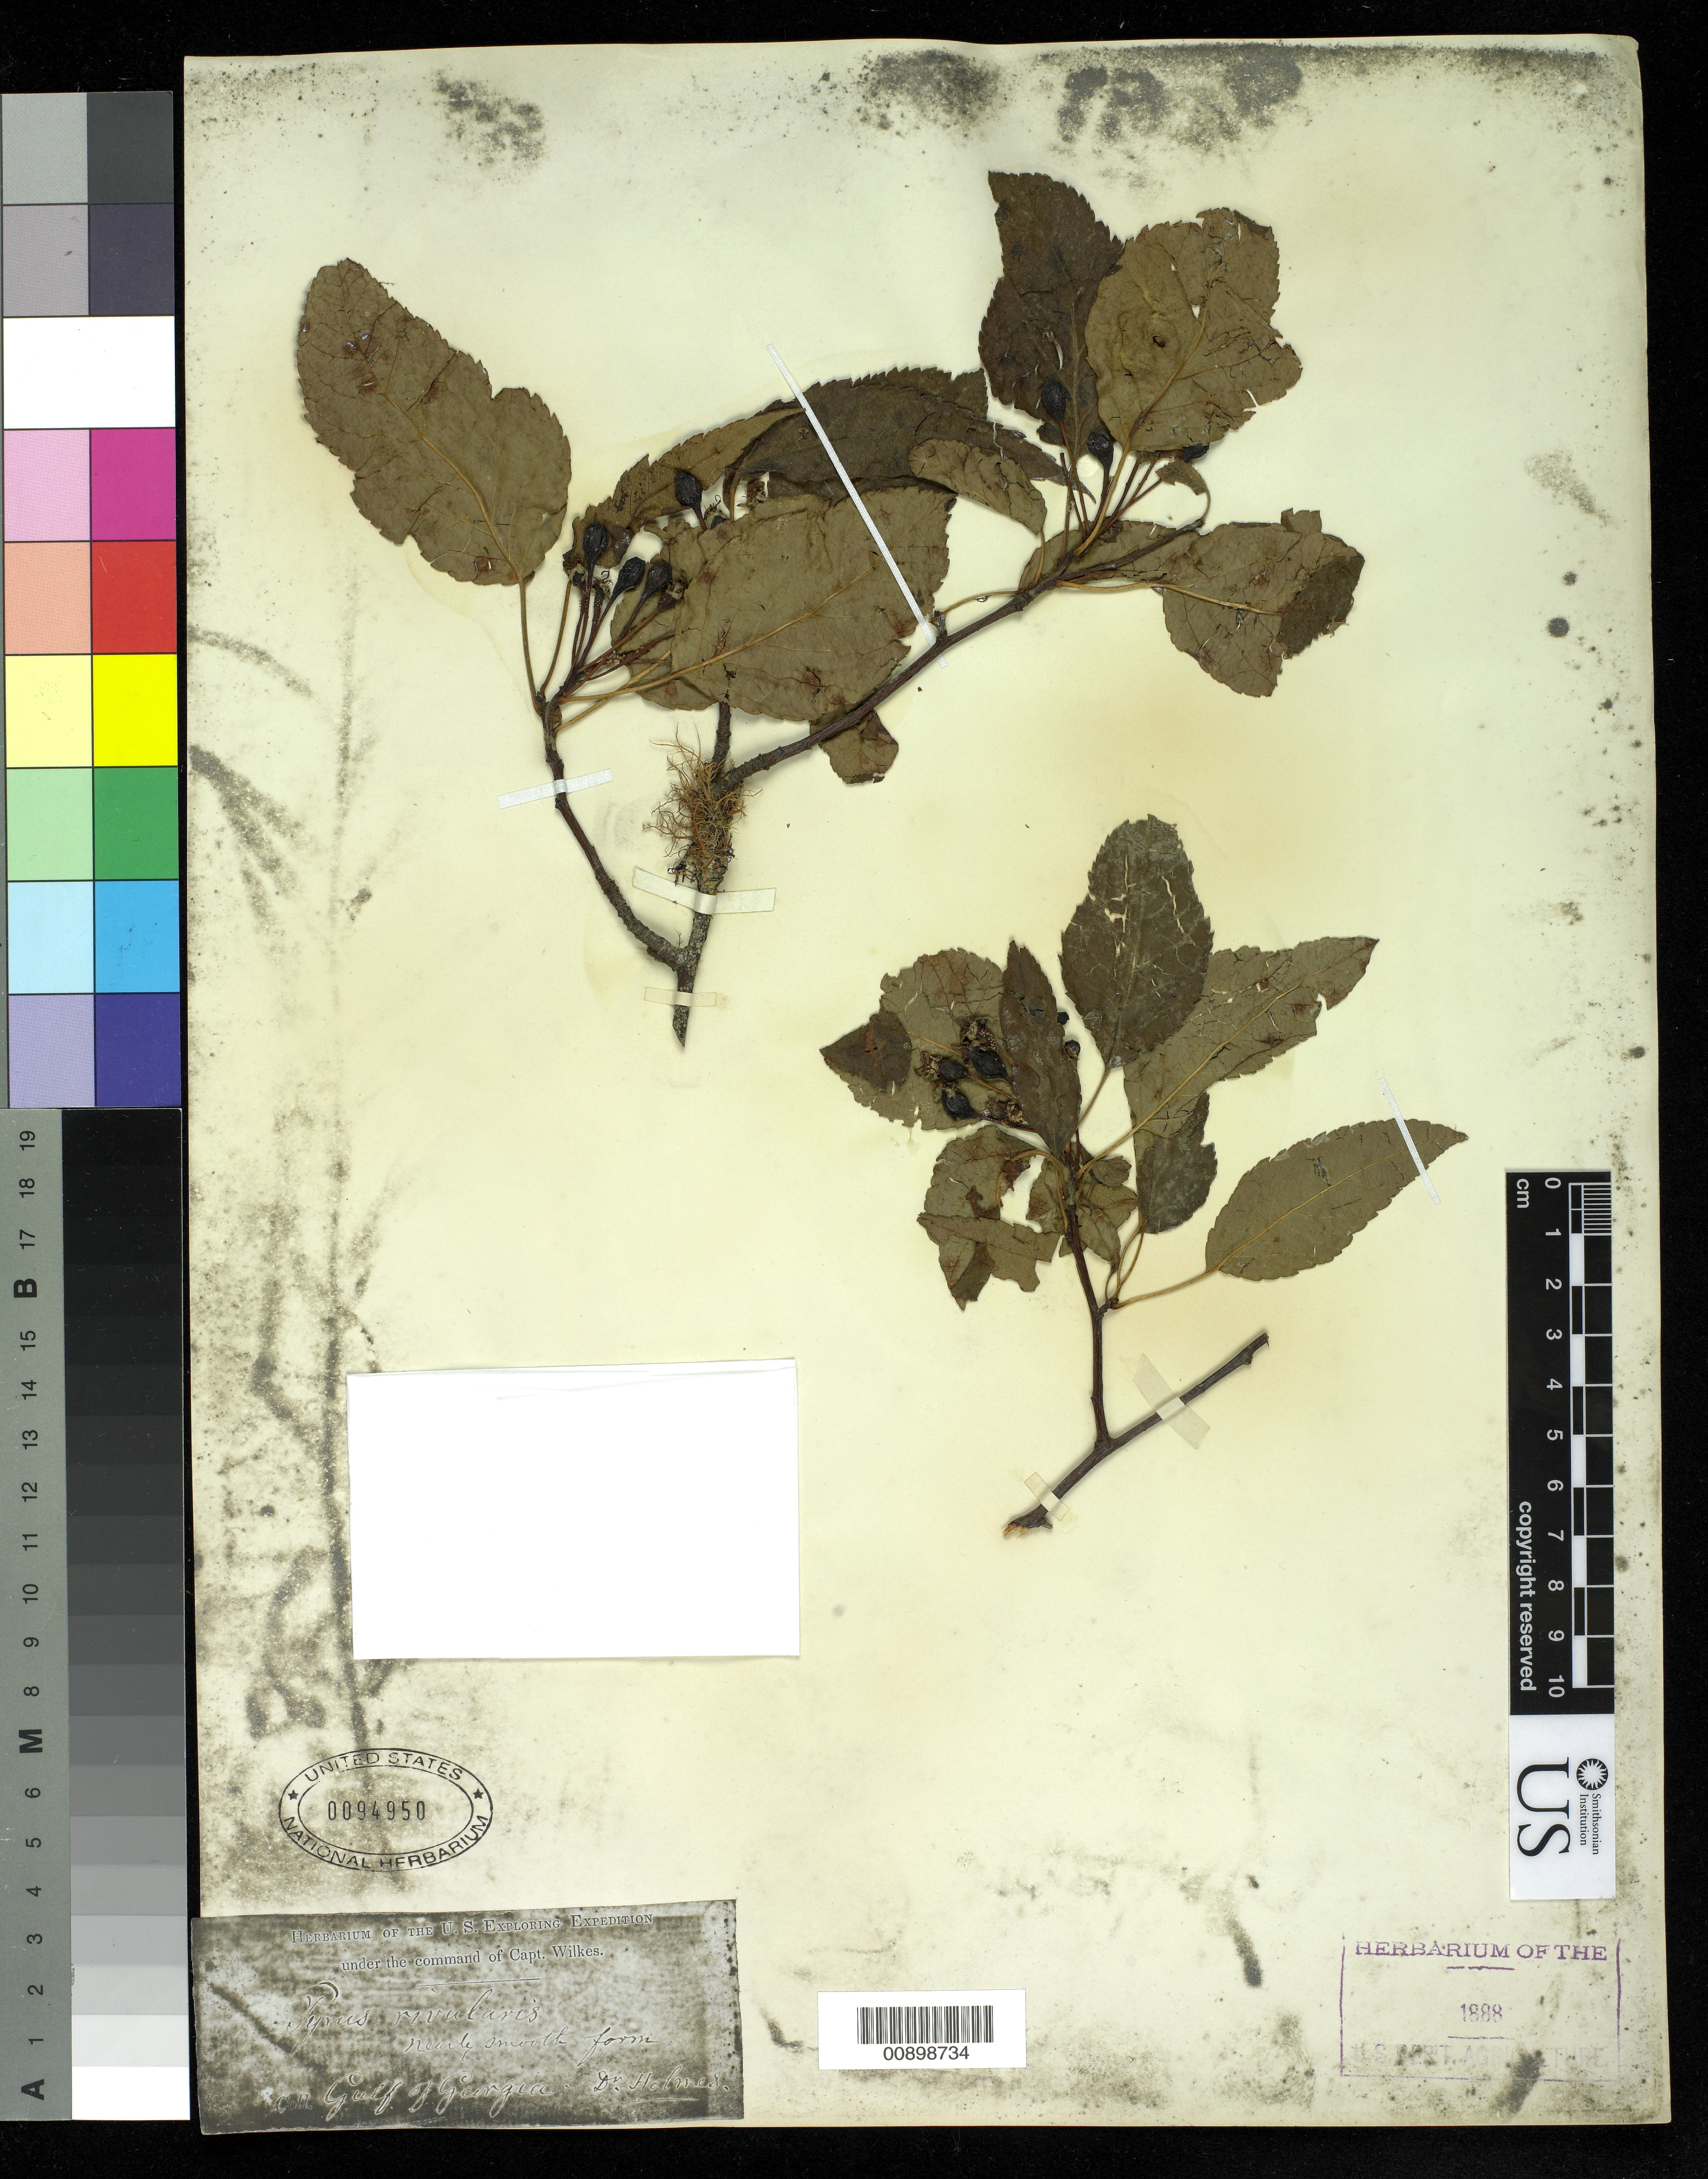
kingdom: Plantae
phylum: Tracheophyta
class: Magnoliopsida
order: Rosales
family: Rosaceae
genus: Malus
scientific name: Malus fusca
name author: (Raf.) C.K. Schneid.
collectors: Wilkes Explor. Exped.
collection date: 1838/1842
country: United States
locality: Gulf of Georgia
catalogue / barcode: US 94950